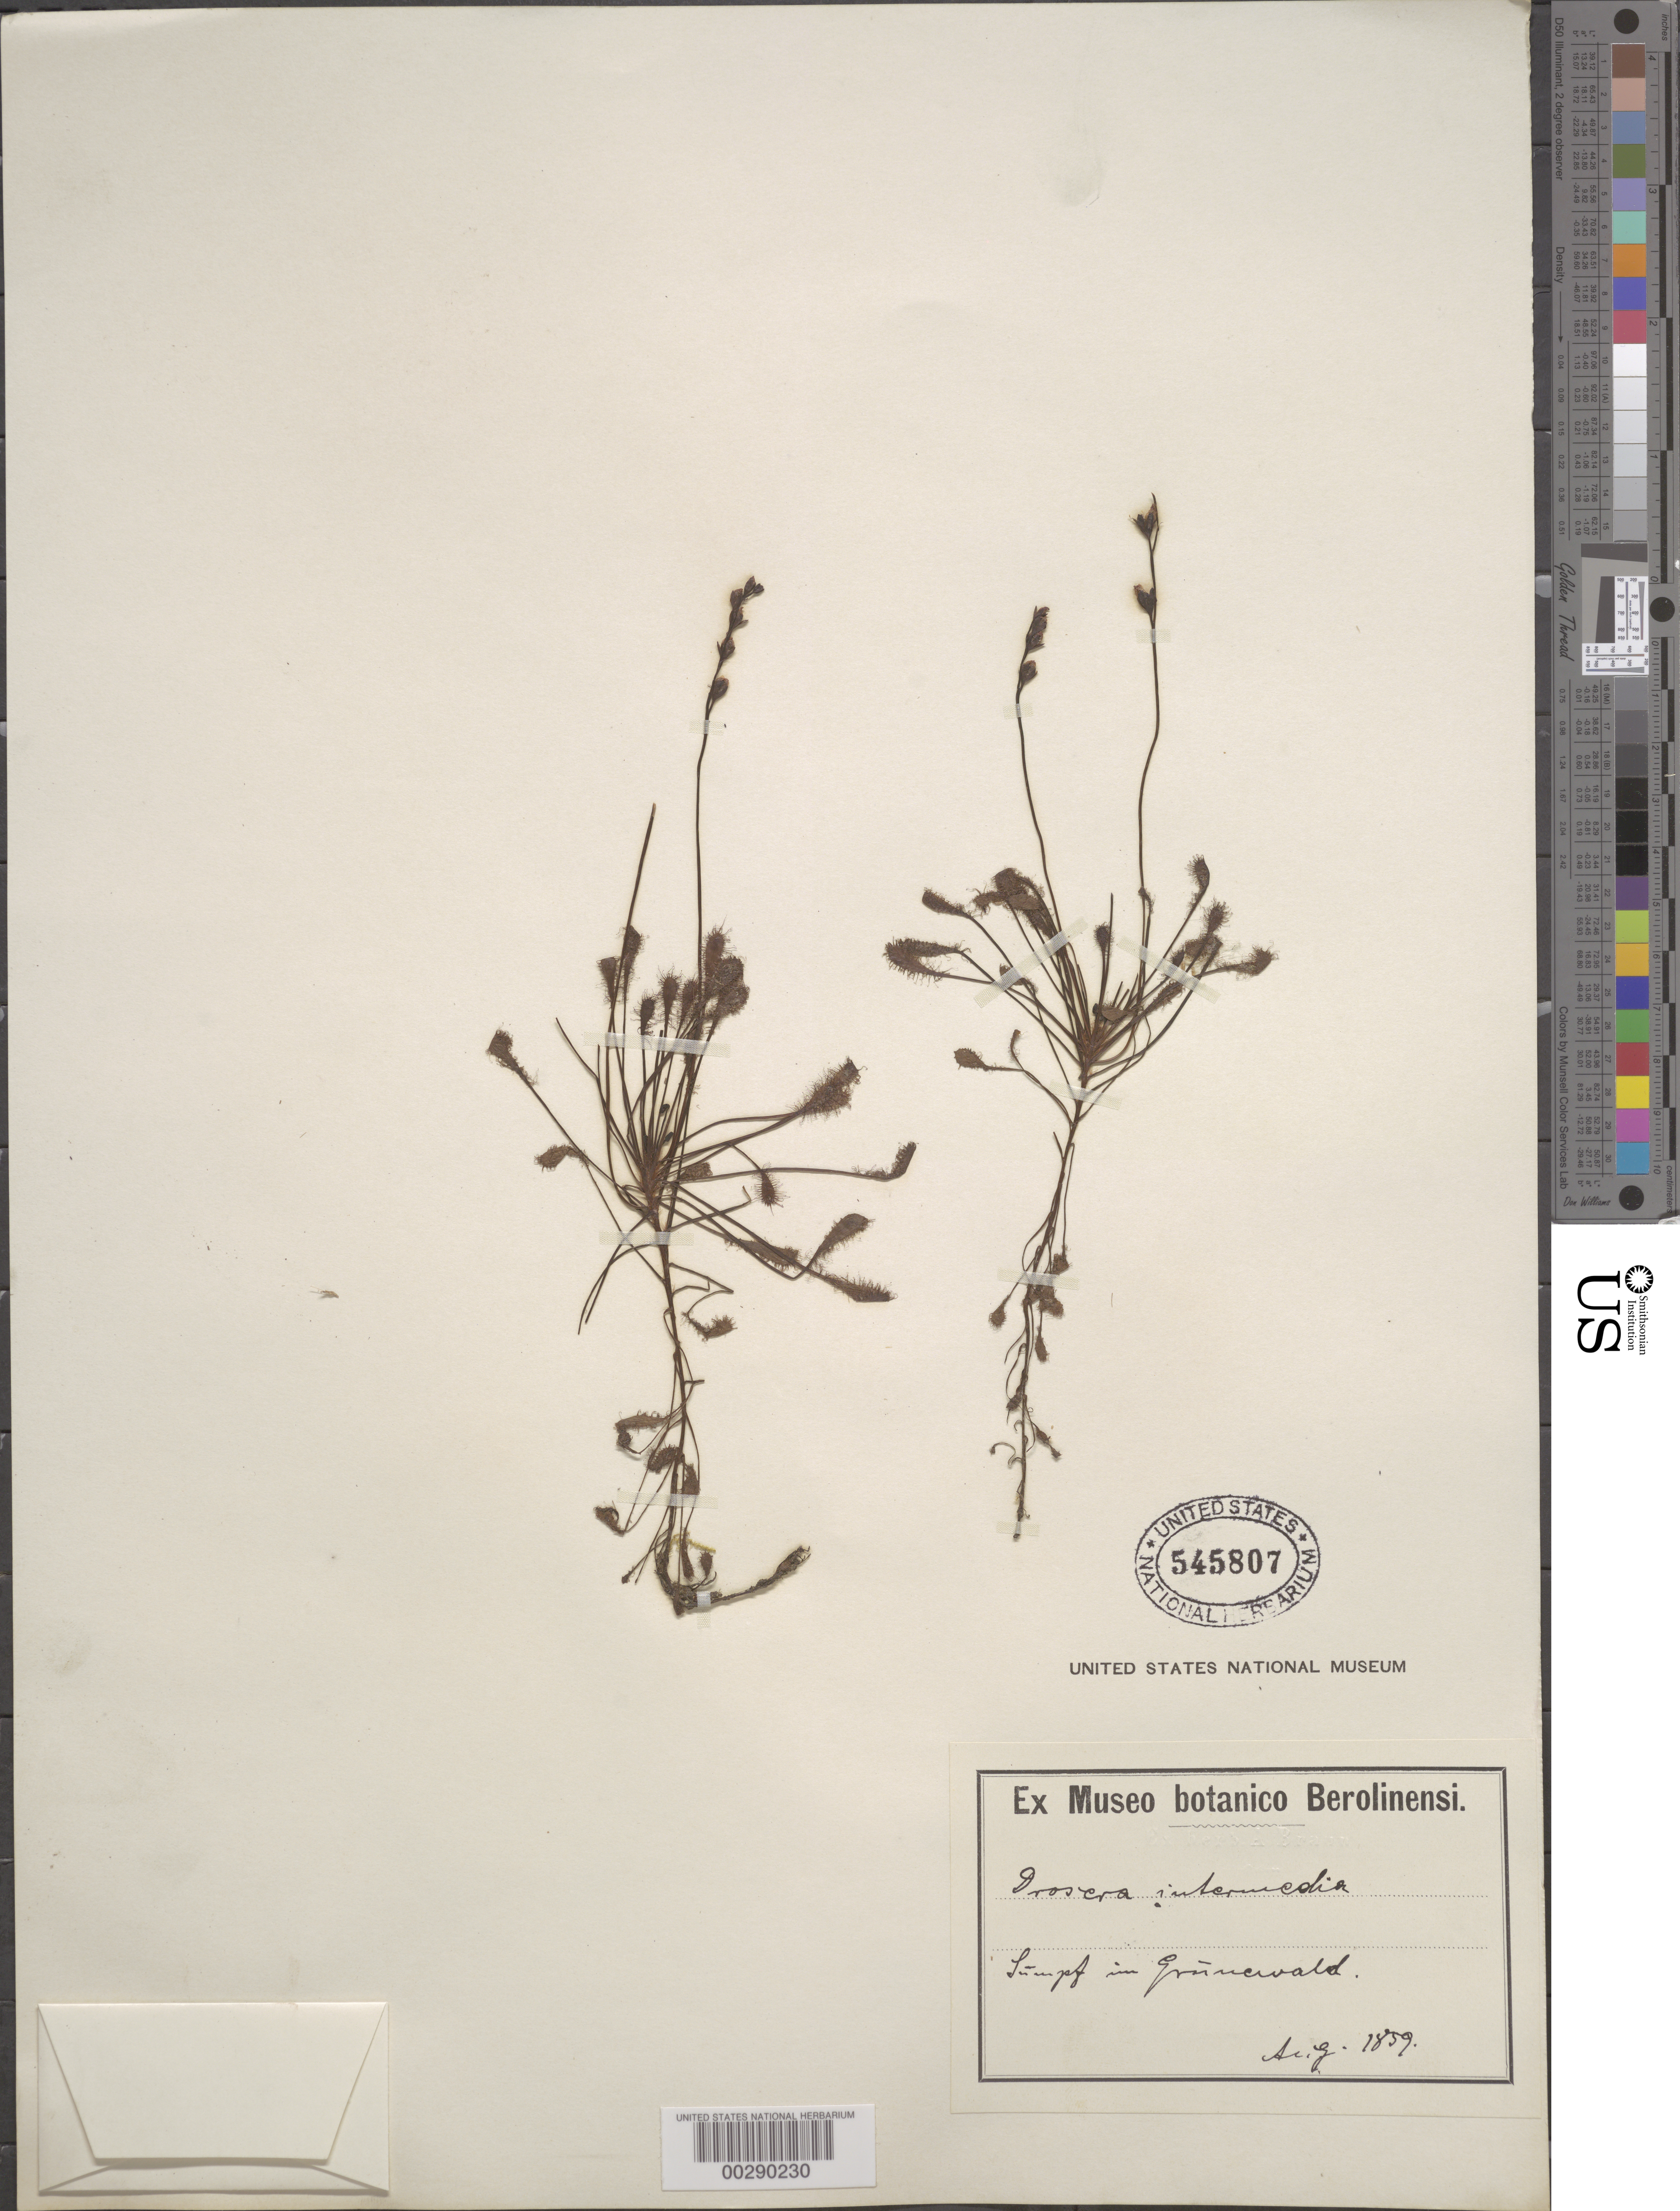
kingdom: Plantae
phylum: Tracheophyta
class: Magnoliopsida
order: Caryophyllales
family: Droseraceae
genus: Drosera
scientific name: Drosera intermedia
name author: Hayne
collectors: ex Museo Bot. Berol.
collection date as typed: Aug 1859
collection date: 1859-08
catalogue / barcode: US 545807